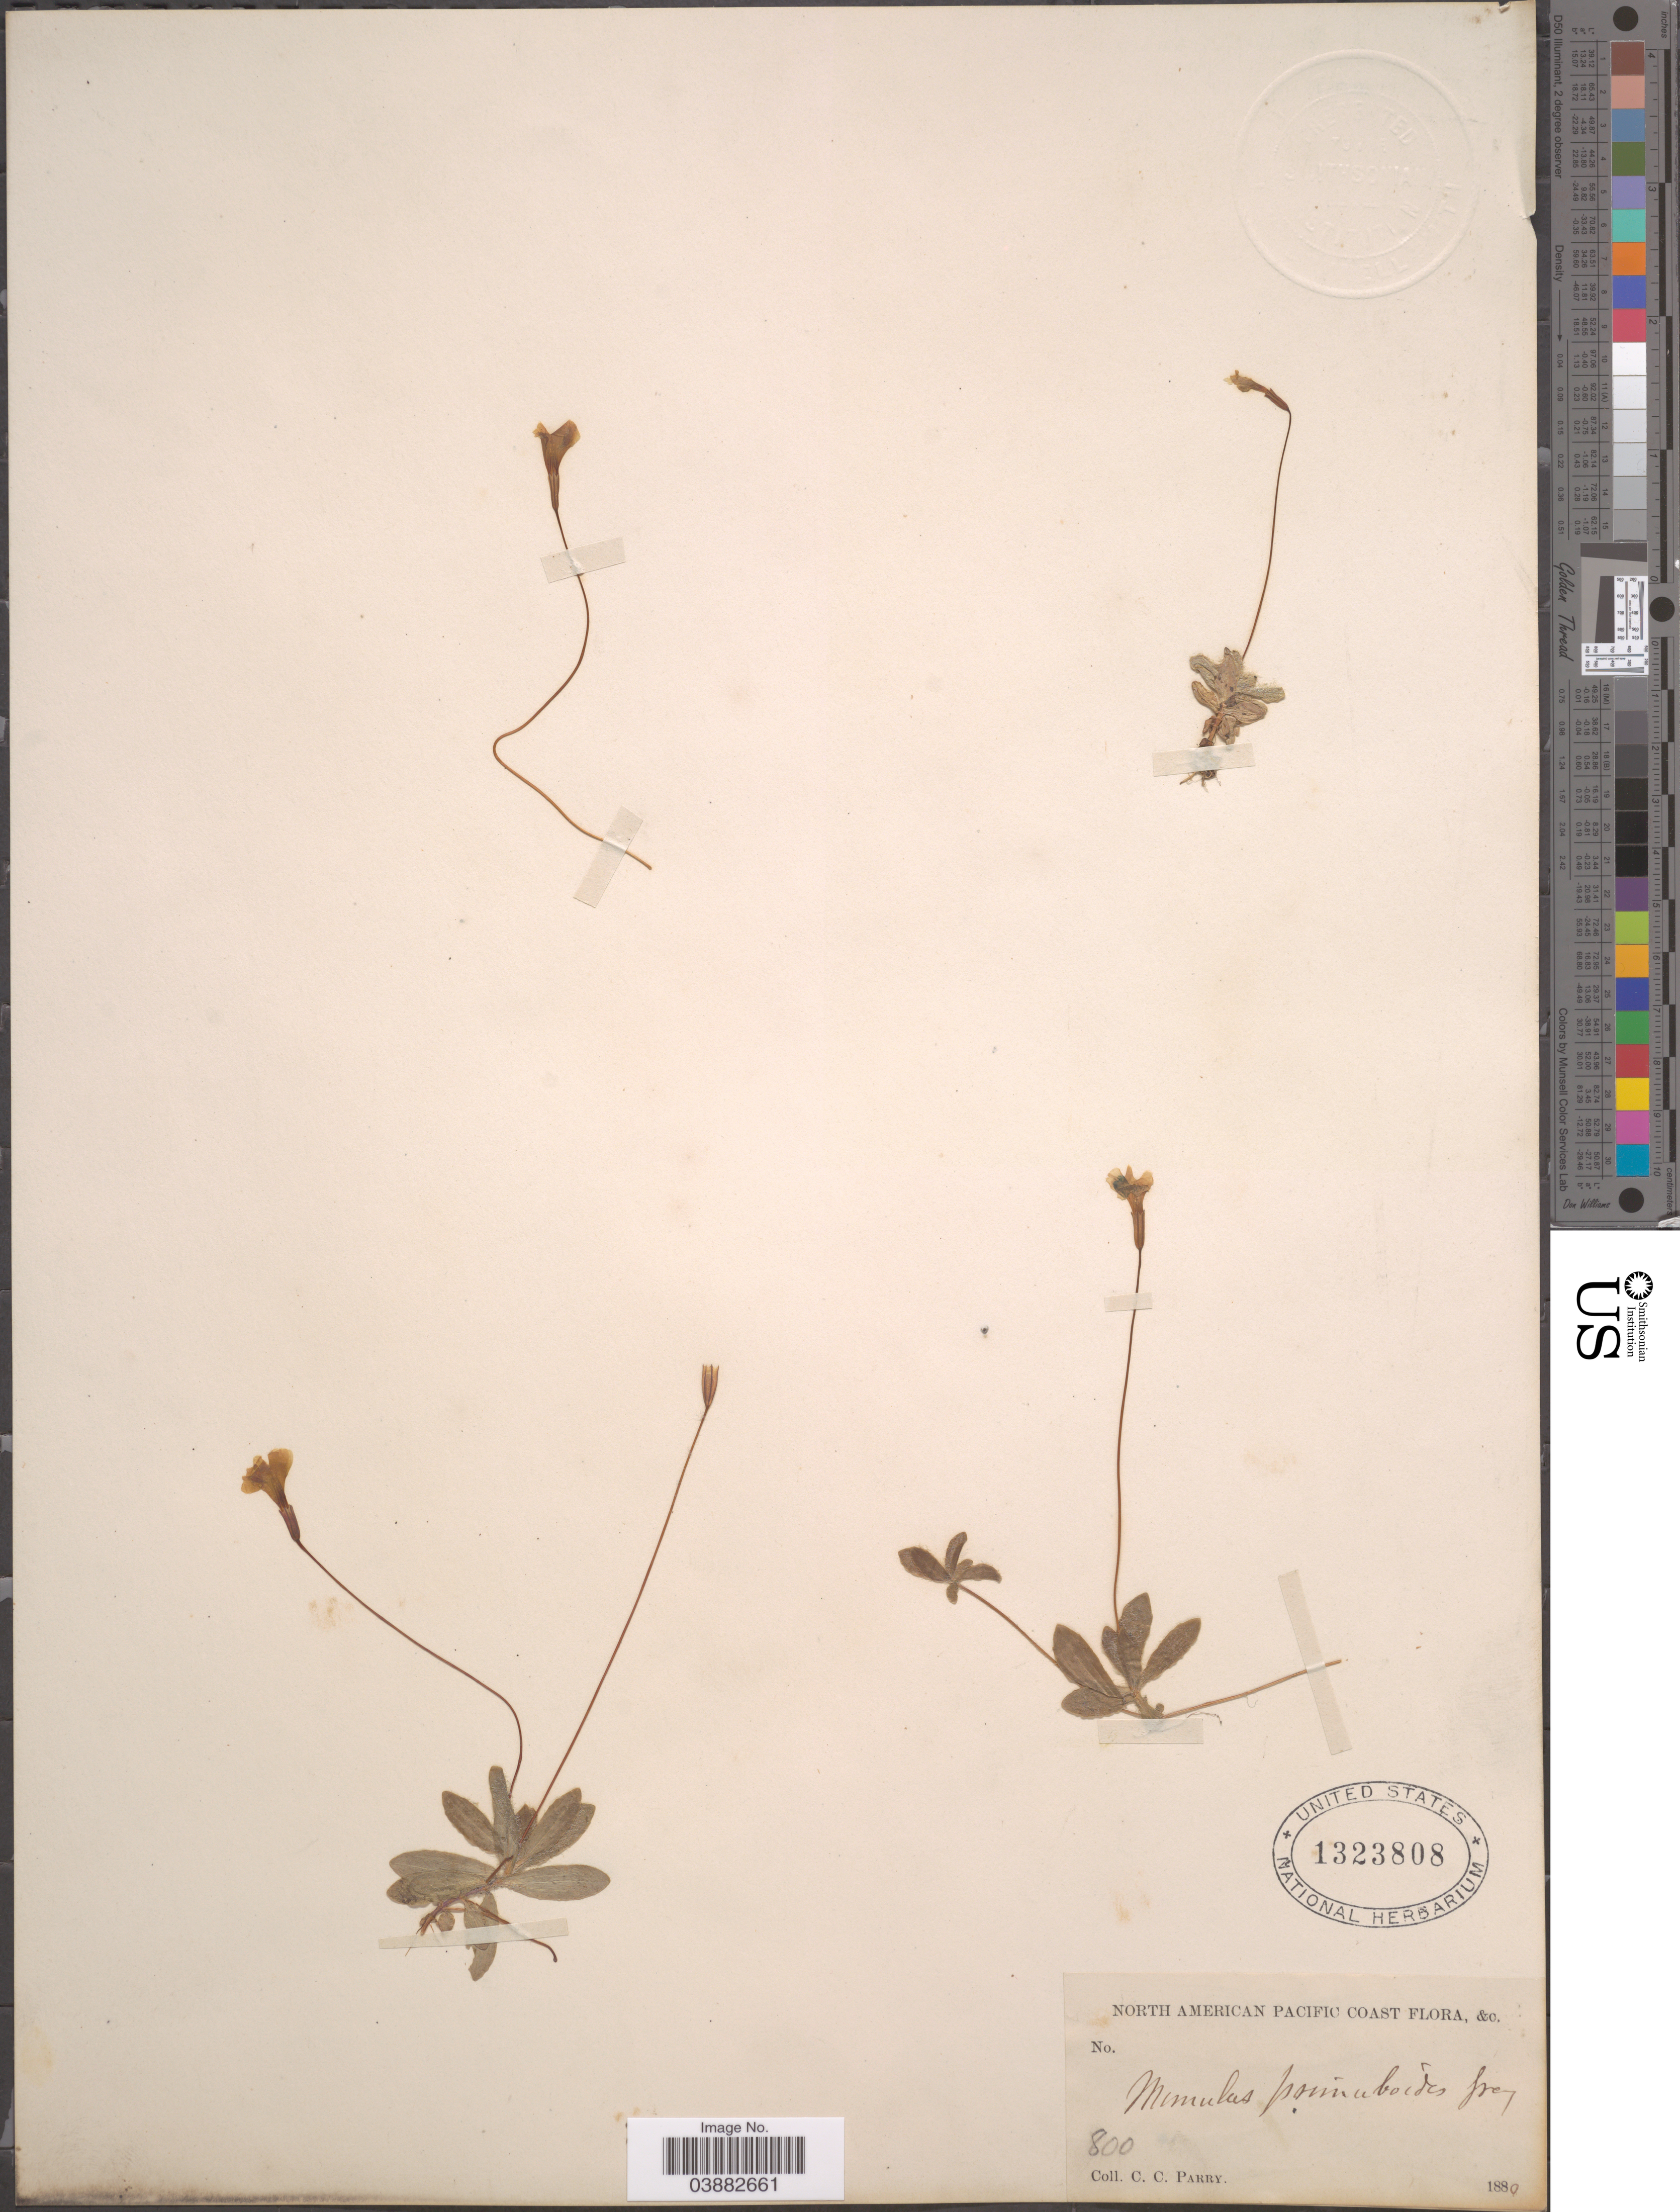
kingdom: Plantae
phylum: Tracheophyta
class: Magnoliopsida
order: Lamiales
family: Phrymaceae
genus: Mimulus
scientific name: Mimulus primuloides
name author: Benth.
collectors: C. C. Parry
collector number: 800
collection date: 1880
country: United States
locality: North American Pacific Coast.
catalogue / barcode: US 1323808